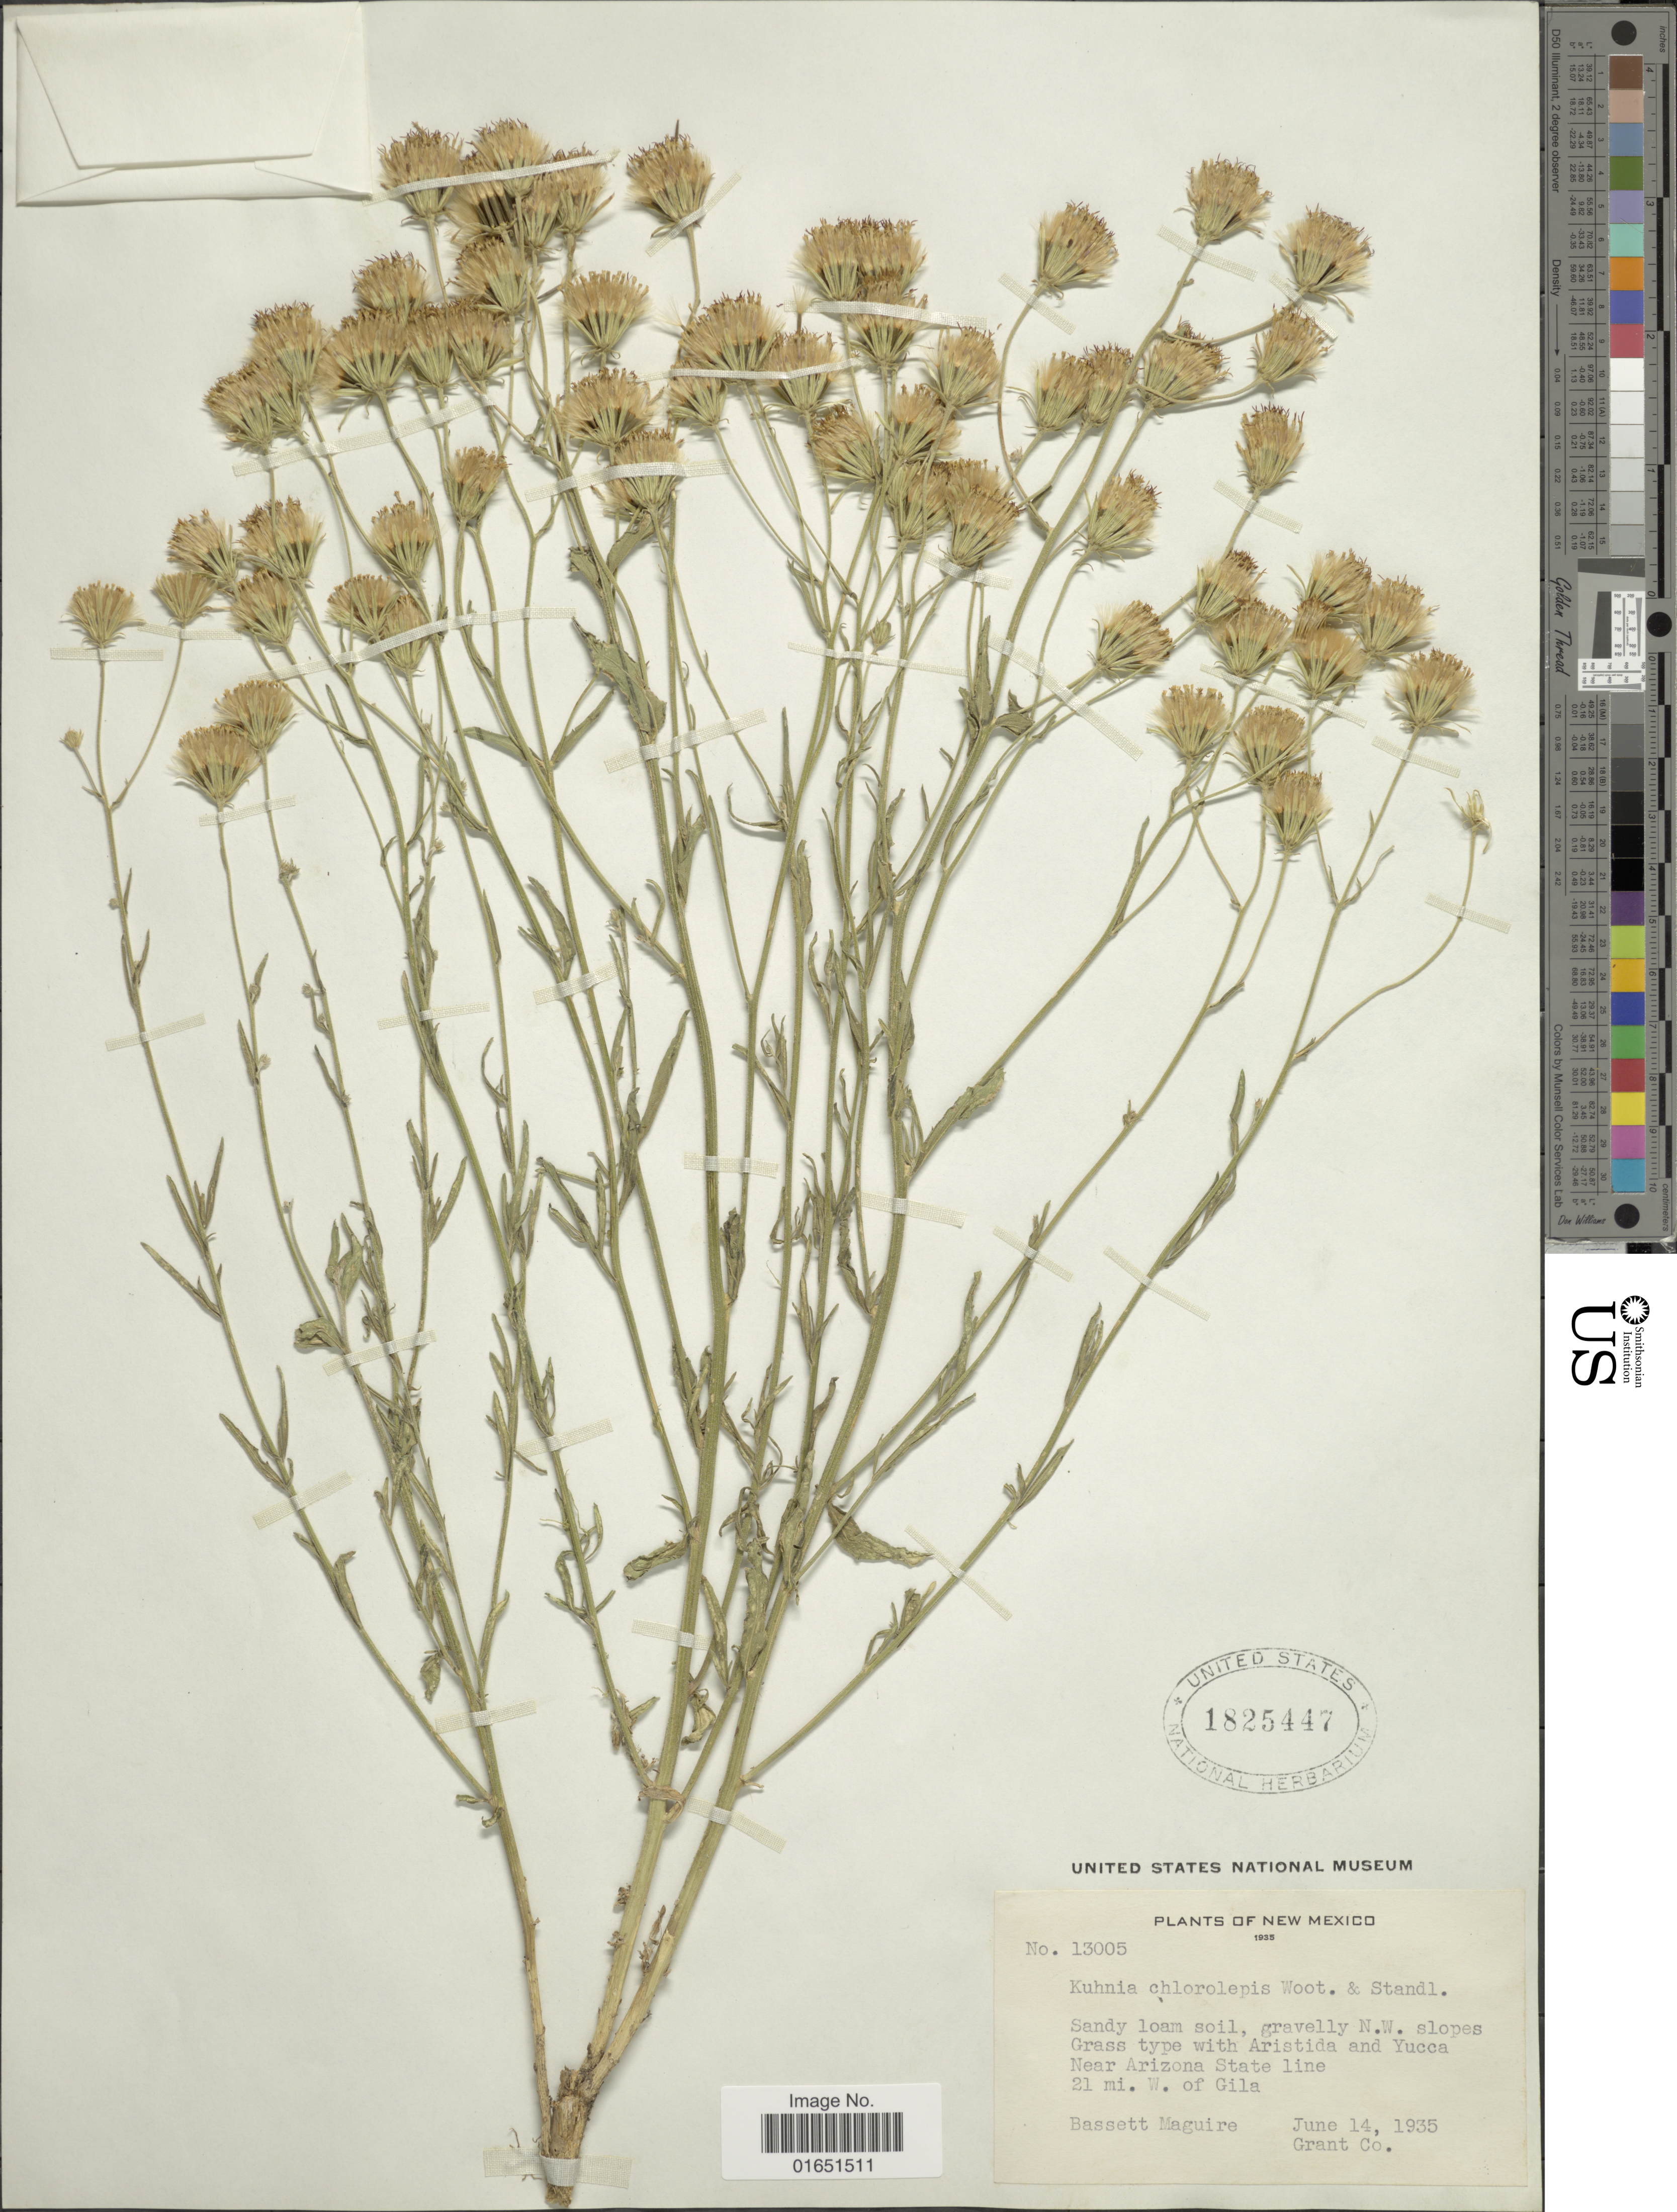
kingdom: Plantae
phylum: Tracheophyta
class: Magnoliopsida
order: Asterales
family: Asteraceae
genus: Brickellia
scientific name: Brickellia rosmarinifolia var. chlorolepis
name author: (Wooton & Standl.) W.A. Weber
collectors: B. Maguire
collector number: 13005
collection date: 1935-06-14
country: United States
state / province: New Mexico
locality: Sndy loam soil, gravelly N.W. slopes Grass type with Aristida and Yucca Near Arizona State Line, 21 mi. W of Gila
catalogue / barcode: US 1825447